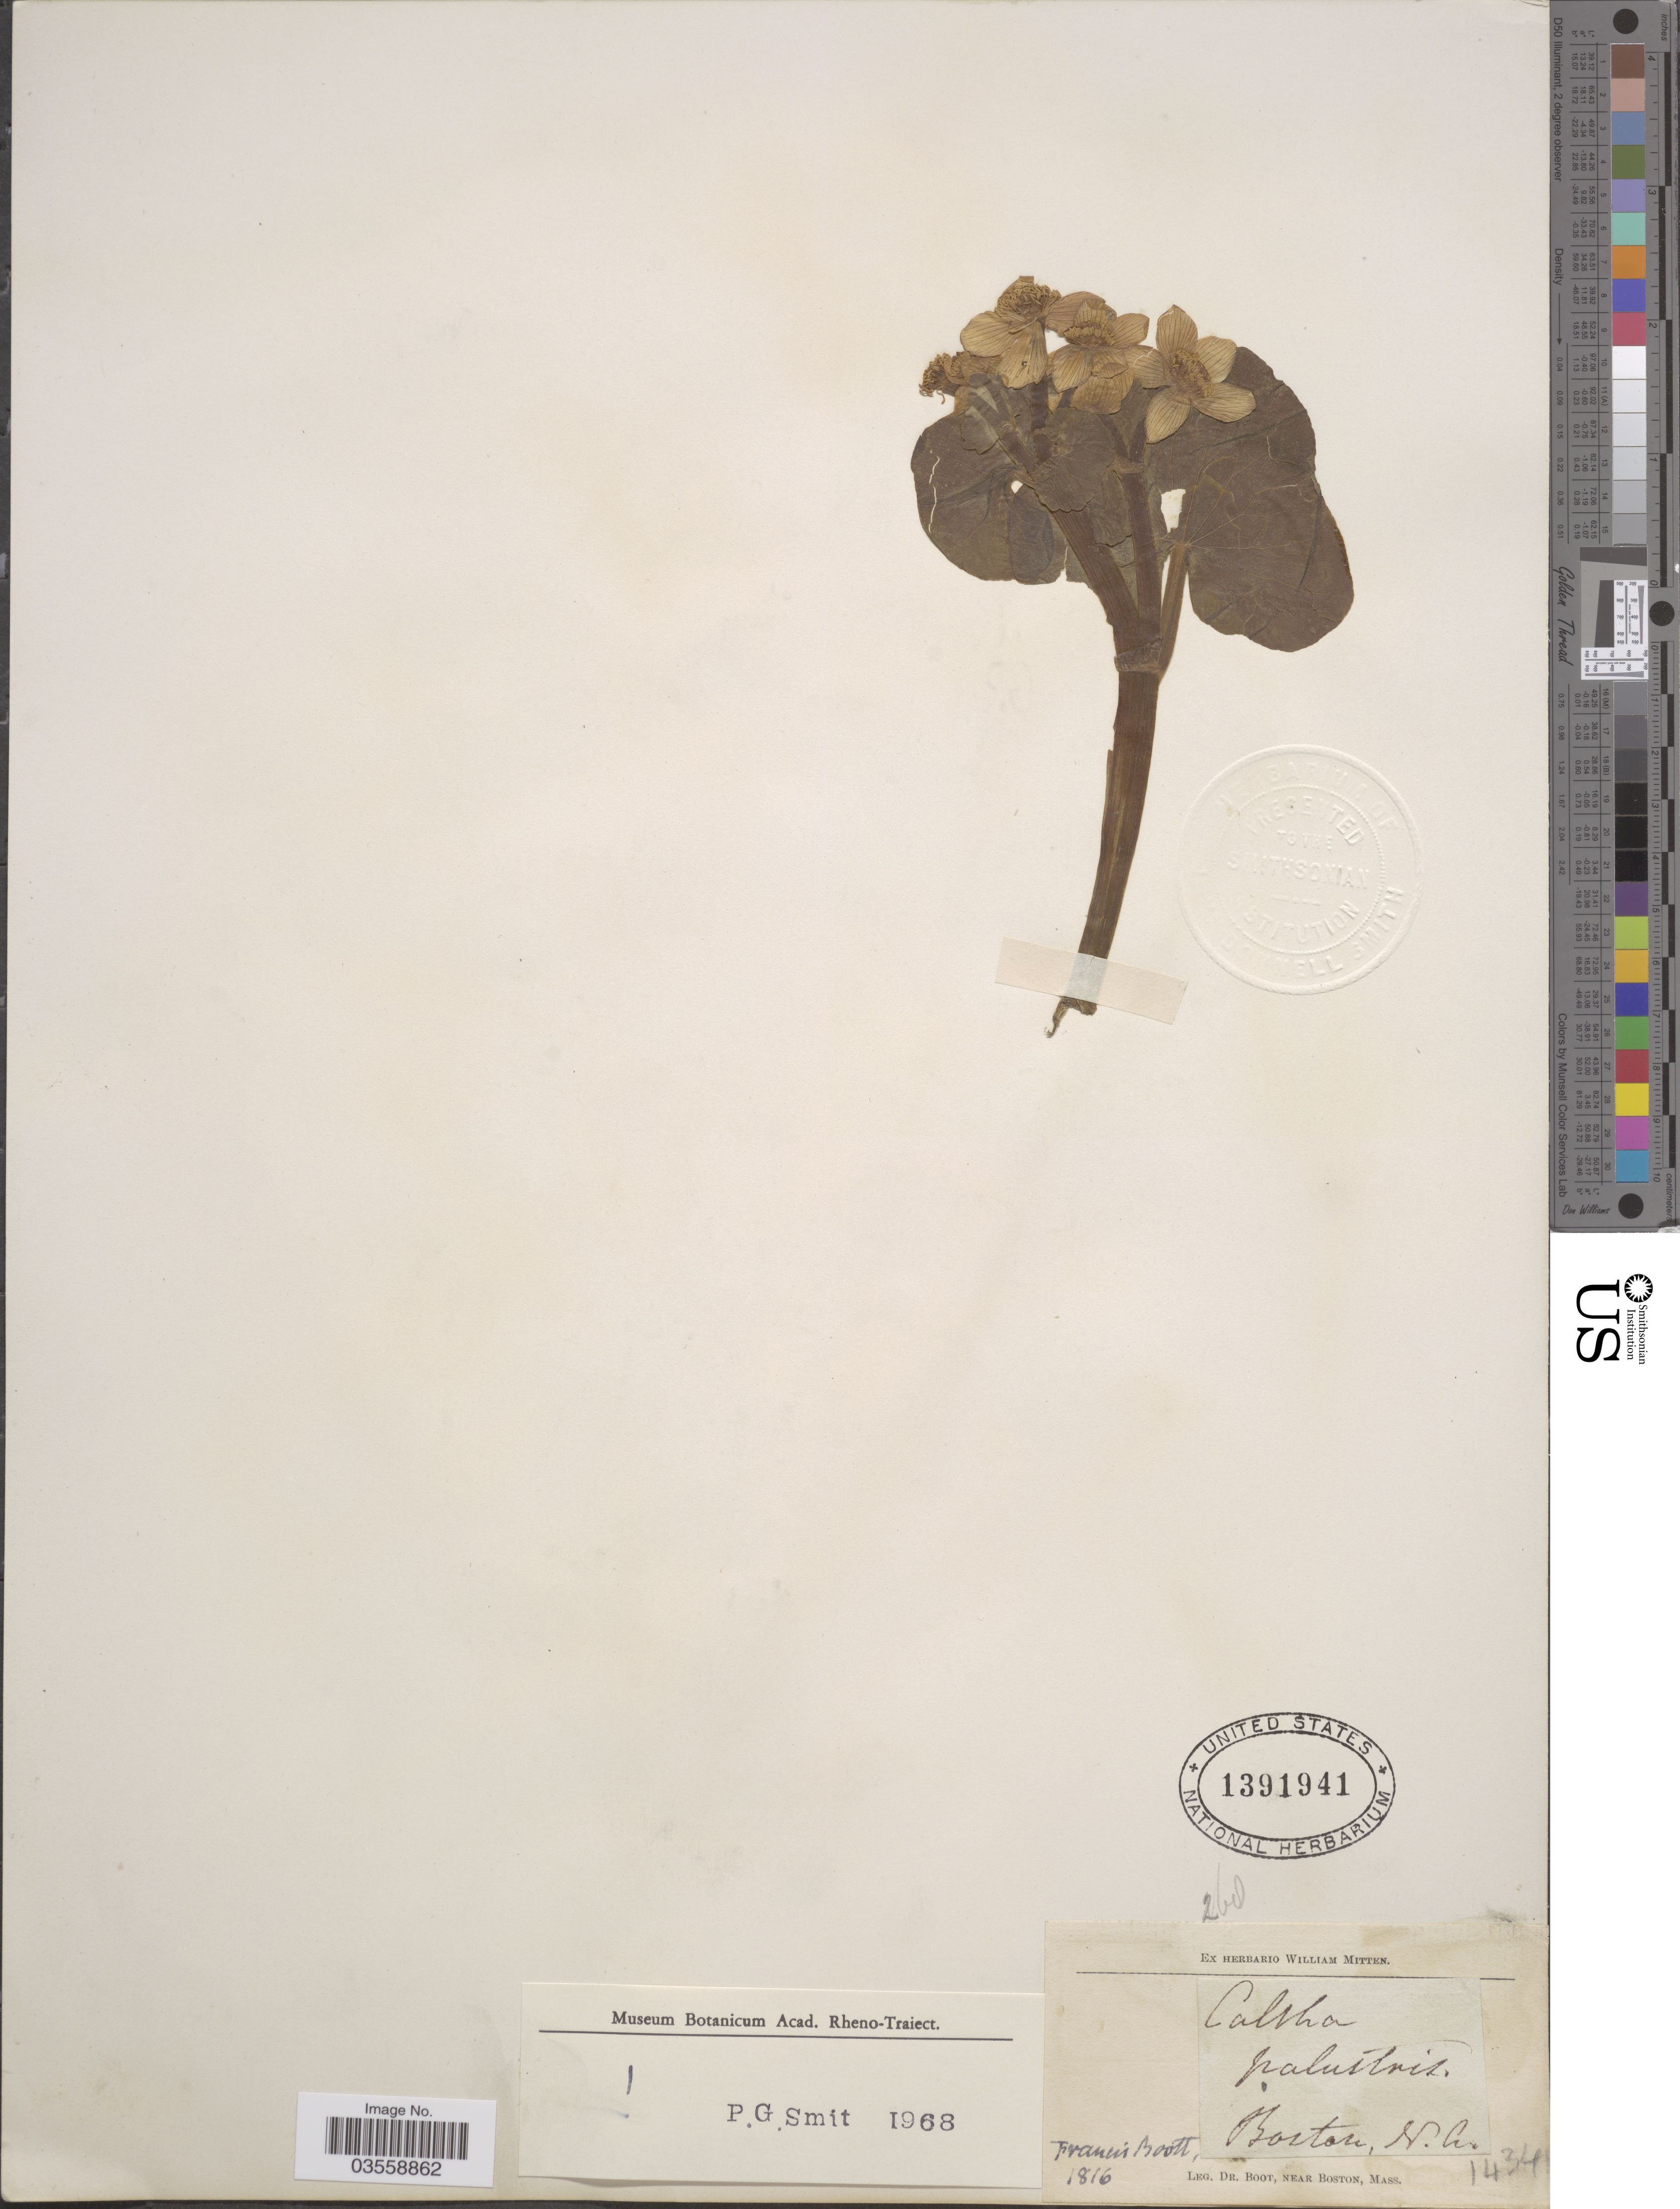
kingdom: Plantae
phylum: Tracheophyta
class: Magnoliopsida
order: Ranunculales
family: Ranunculaceae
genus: Caltha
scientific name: Caltha palustris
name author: L.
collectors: F. M. B. Boott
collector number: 1434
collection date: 1816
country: United States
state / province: New Hampshire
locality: Boston, M. A.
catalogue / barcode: US 1391941